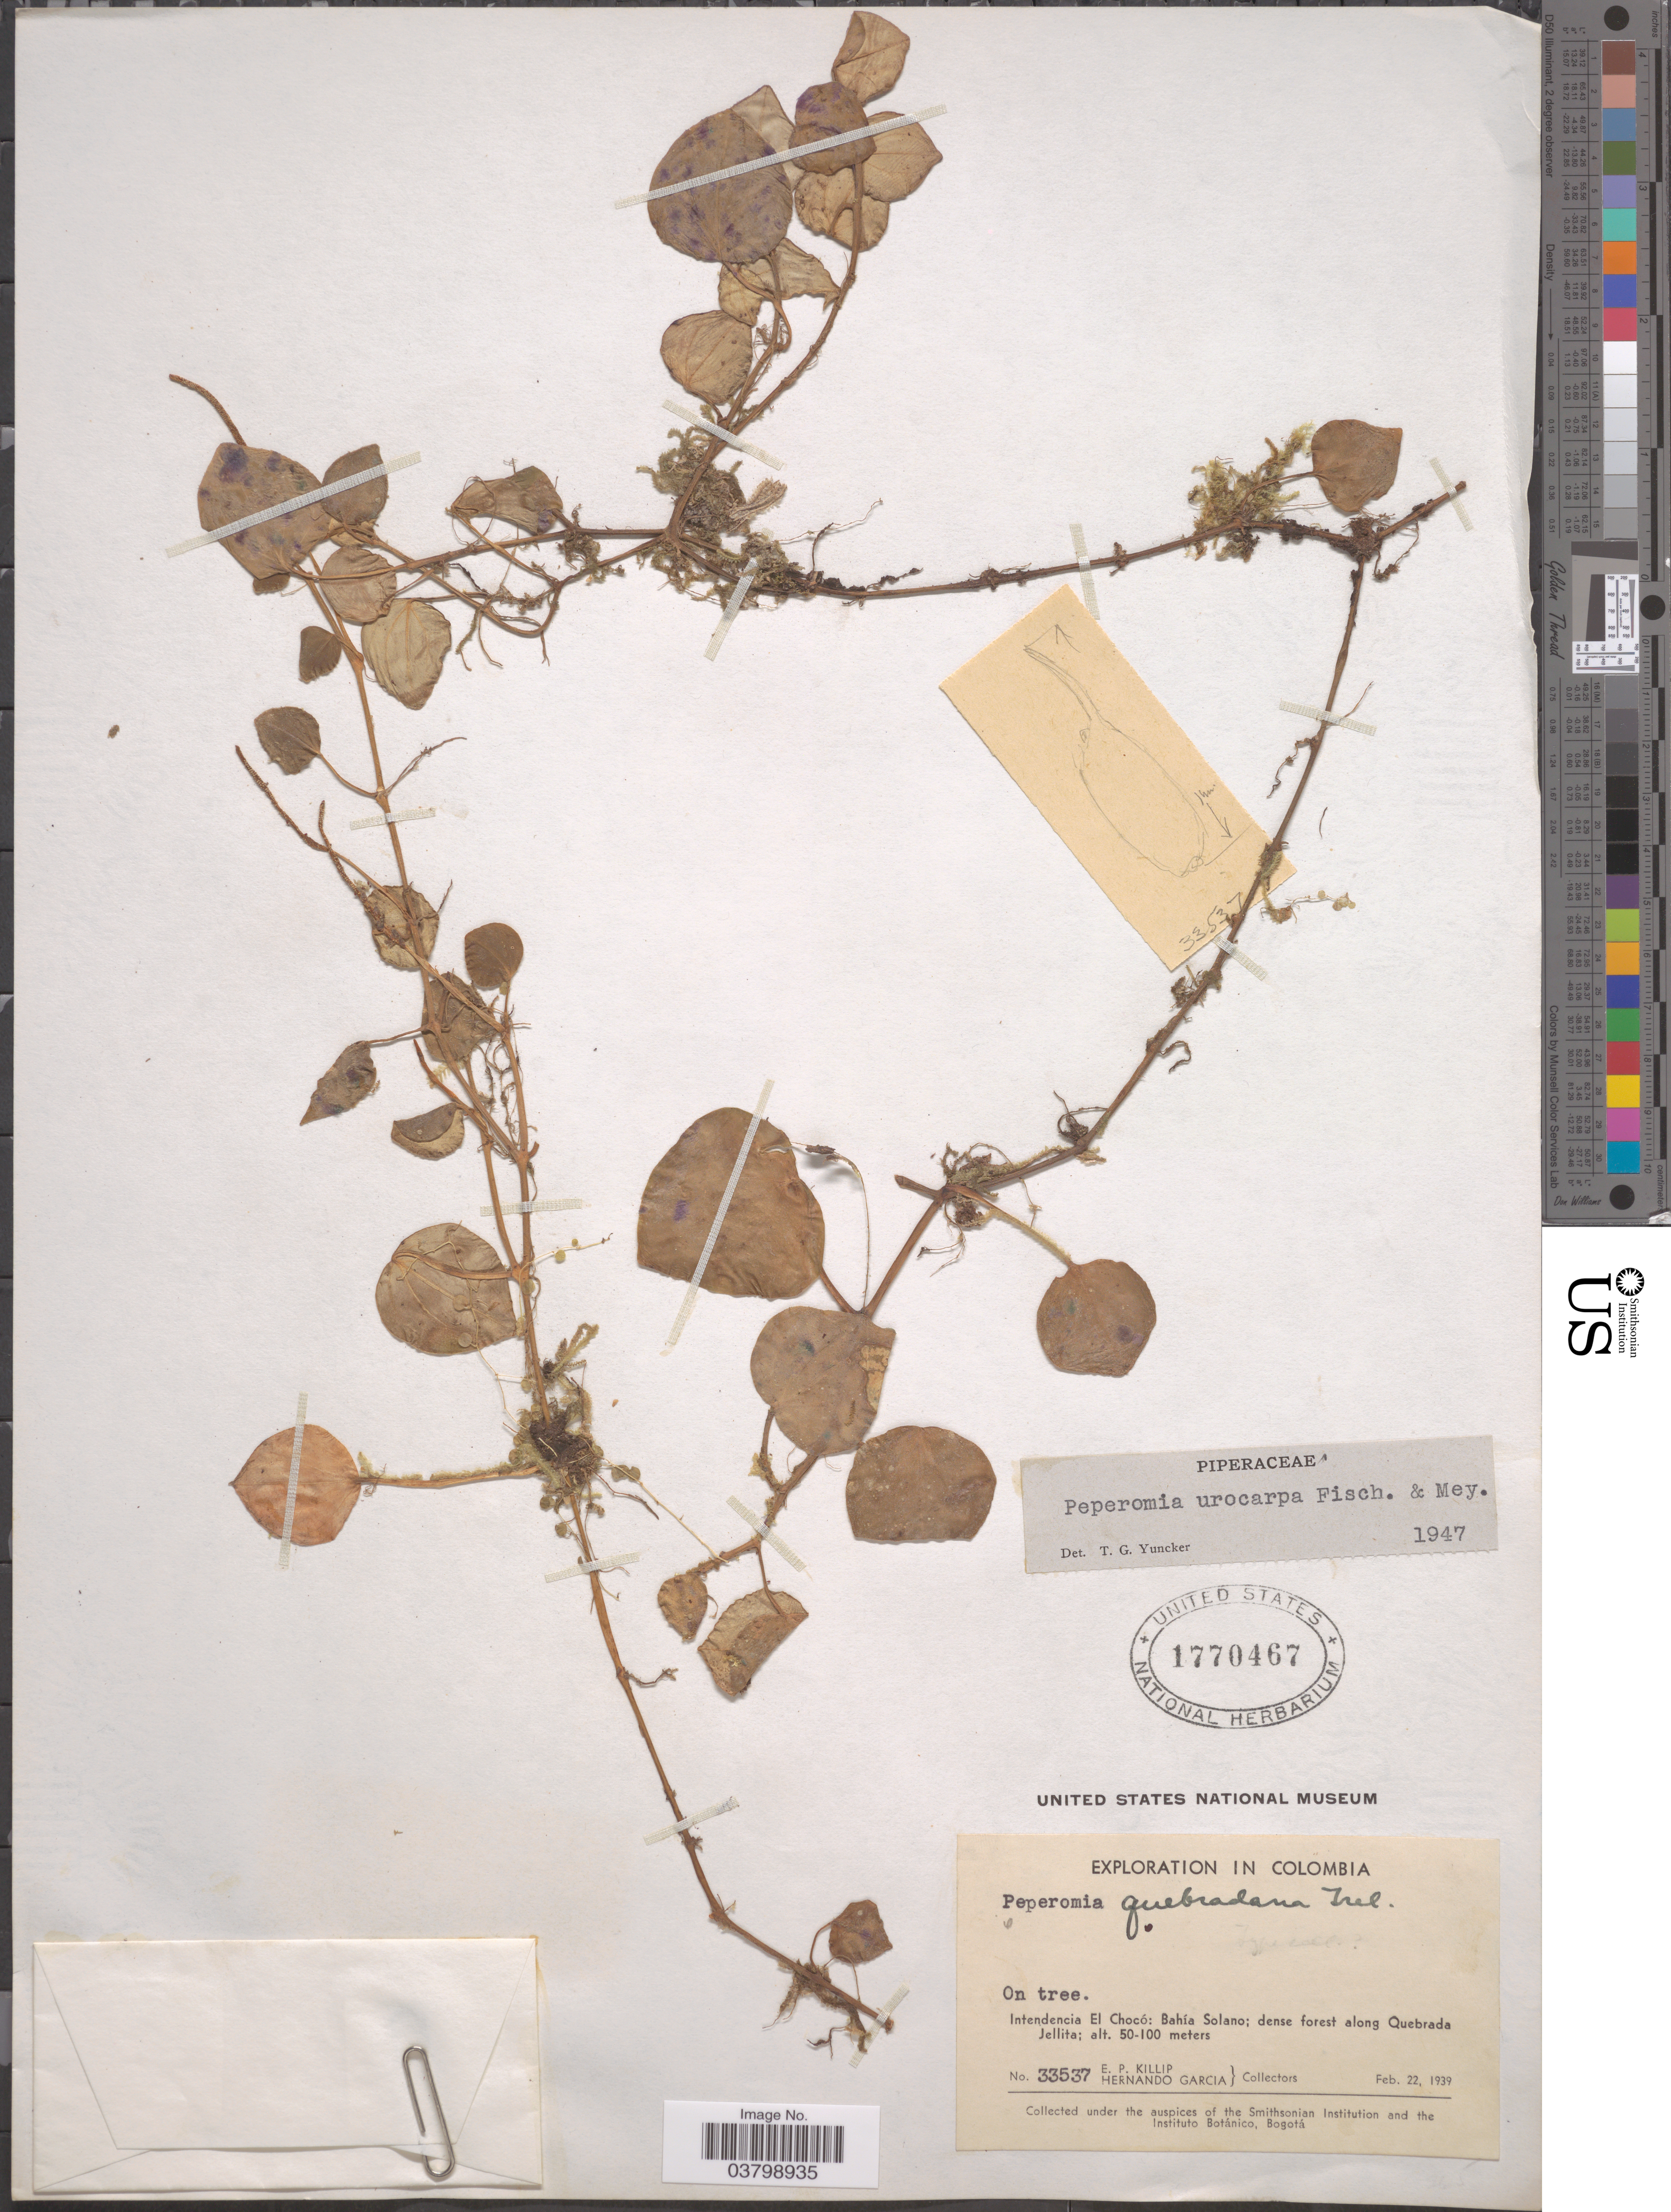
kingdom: Plantae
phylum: Tracheophyta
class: Magnoliopsida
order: Piperales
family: Piperaceae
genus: Peperomia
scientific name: Peperomia urocarpa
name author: Fisch. & C.A. Mey.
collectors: E. P. Killip & H. Garcia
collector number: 33537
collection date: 1939-02-22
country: Colombia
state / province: Chocó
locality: Intendencia El Chocó: Bahía Solano; dense forest along Quebrada Jellita.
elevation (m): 50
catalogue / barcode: US 1770467